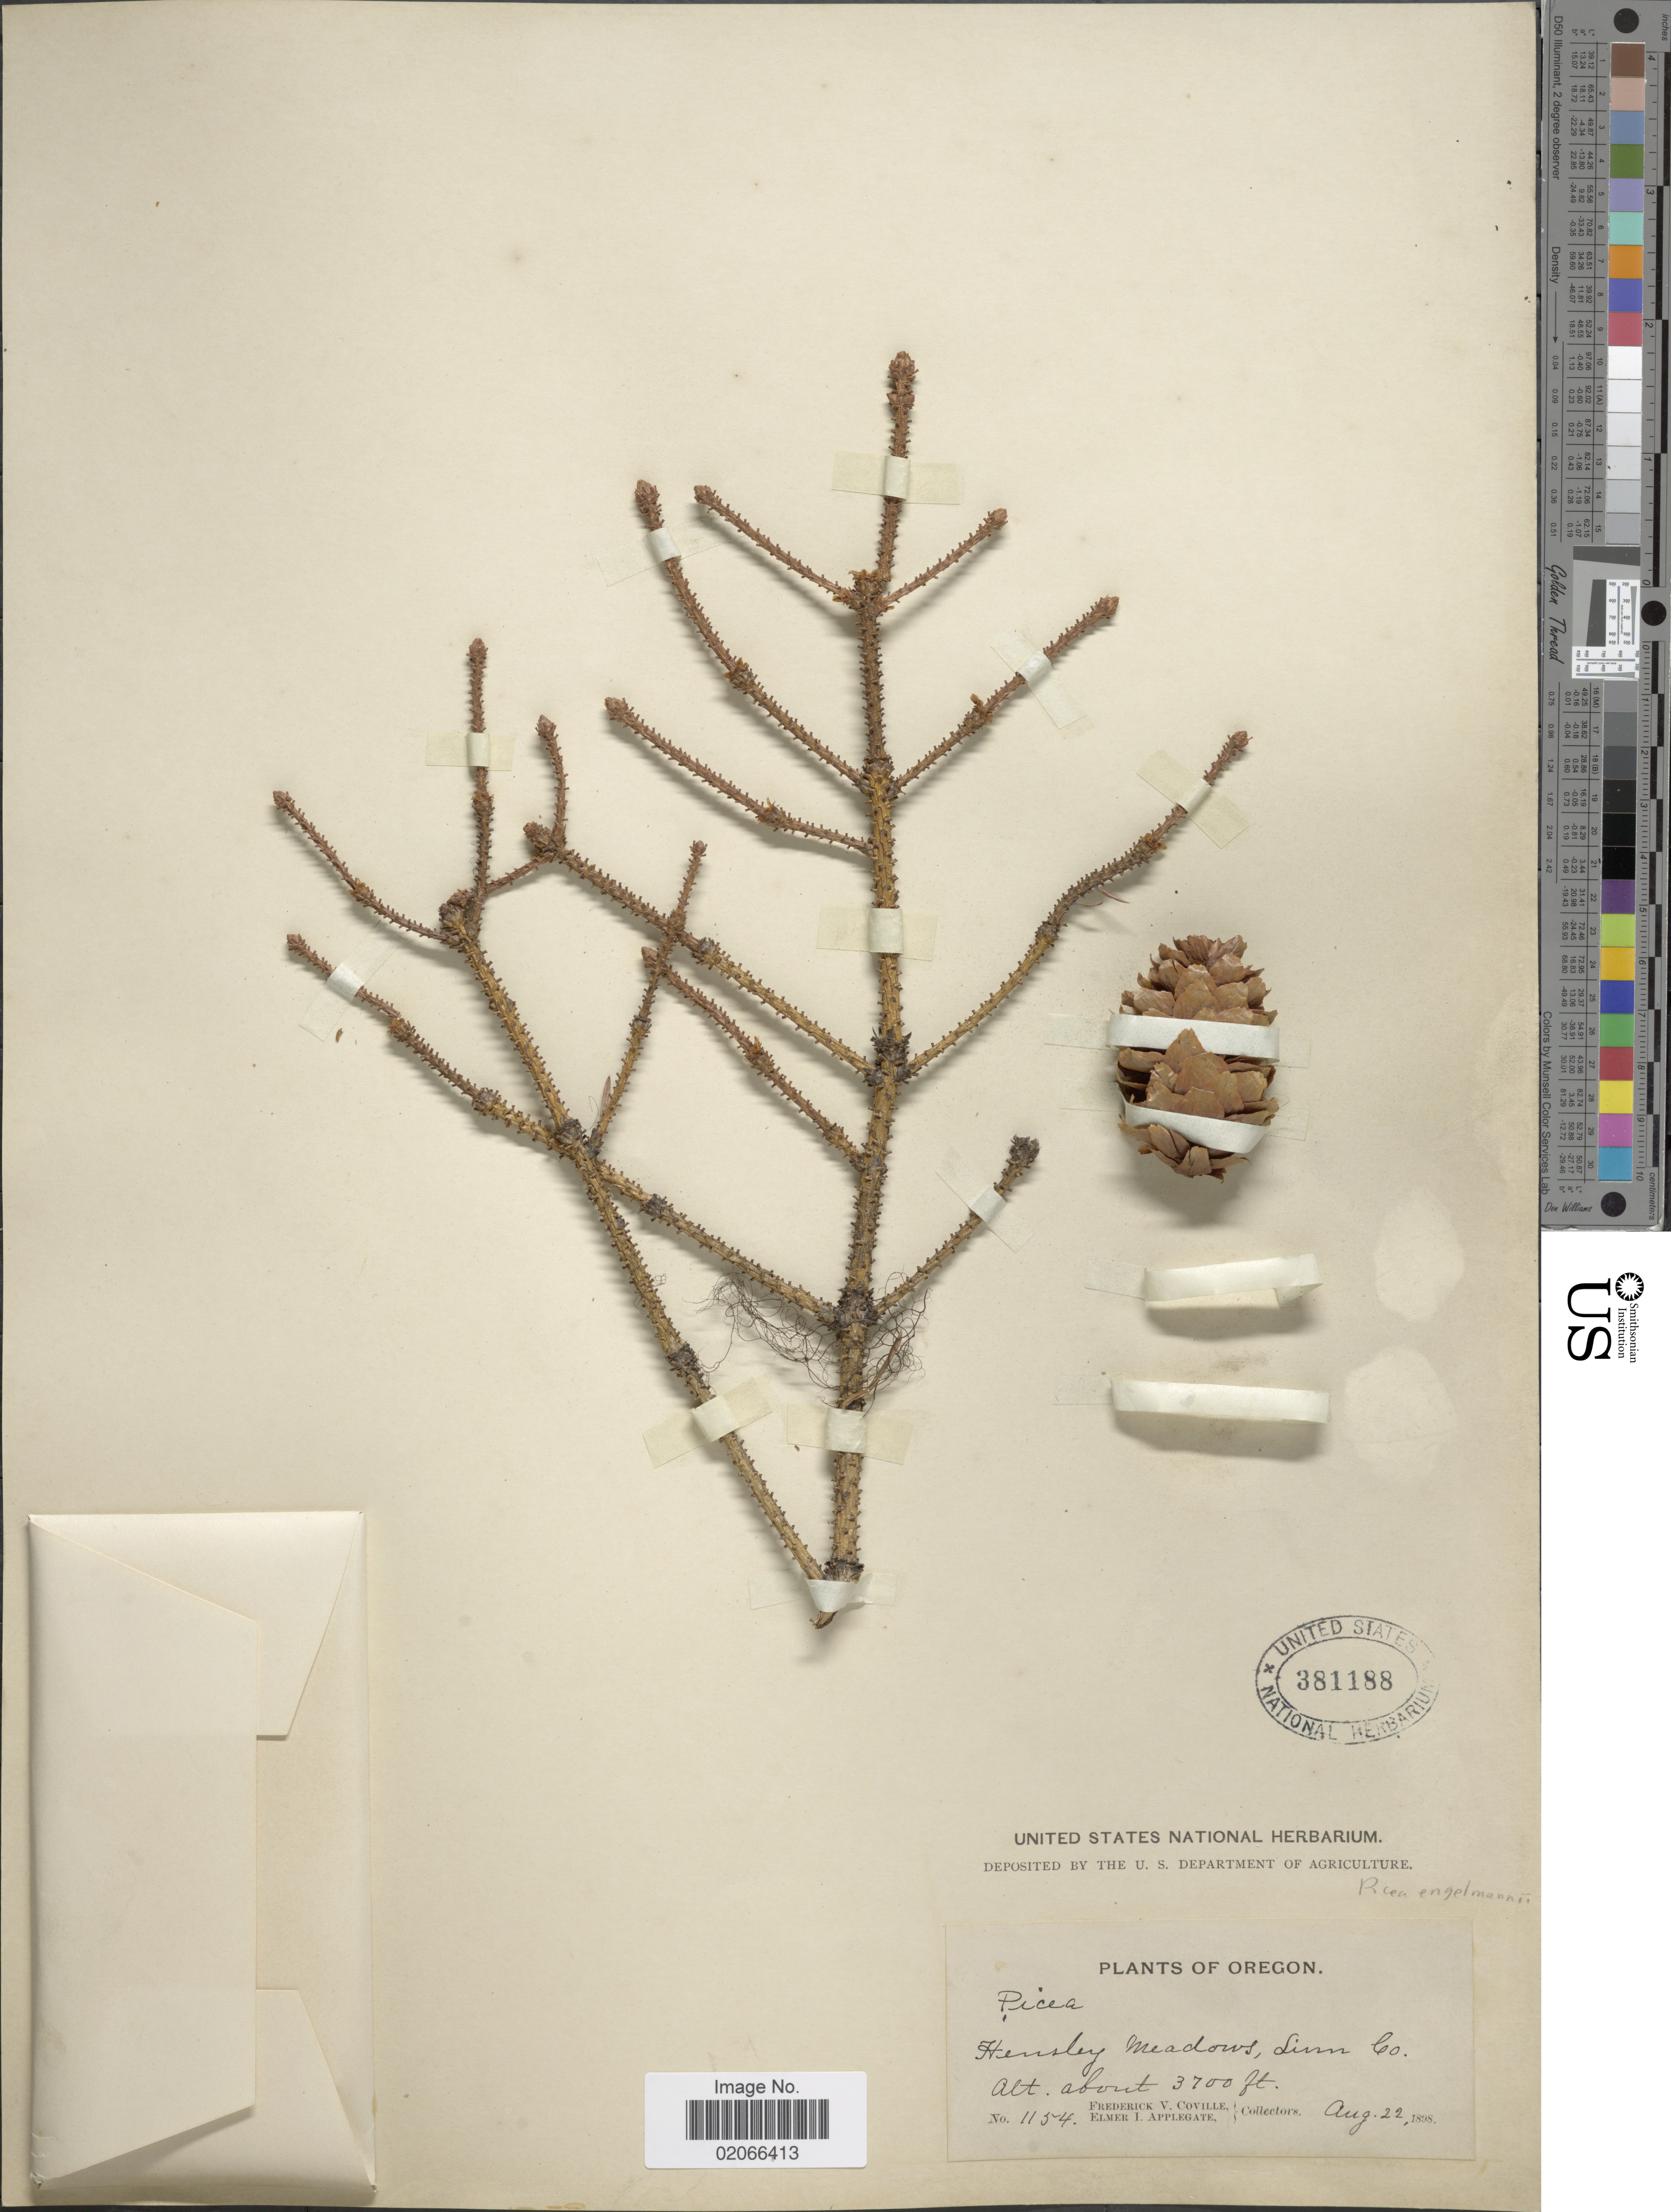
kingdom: Plantae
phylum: Tracheophyta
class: Pinopsida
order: Pinales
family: Pinaceae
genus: Picea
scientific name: Picea engelmannii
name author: Parry ex Engelm.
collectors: F. V. Coville & E. I. Applegate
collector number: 1154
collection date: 1898-08-22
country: United States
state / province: Oregon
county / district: Linn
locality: Hensley Meadows, Linn Co.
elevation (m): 1128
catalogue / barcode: US 381188